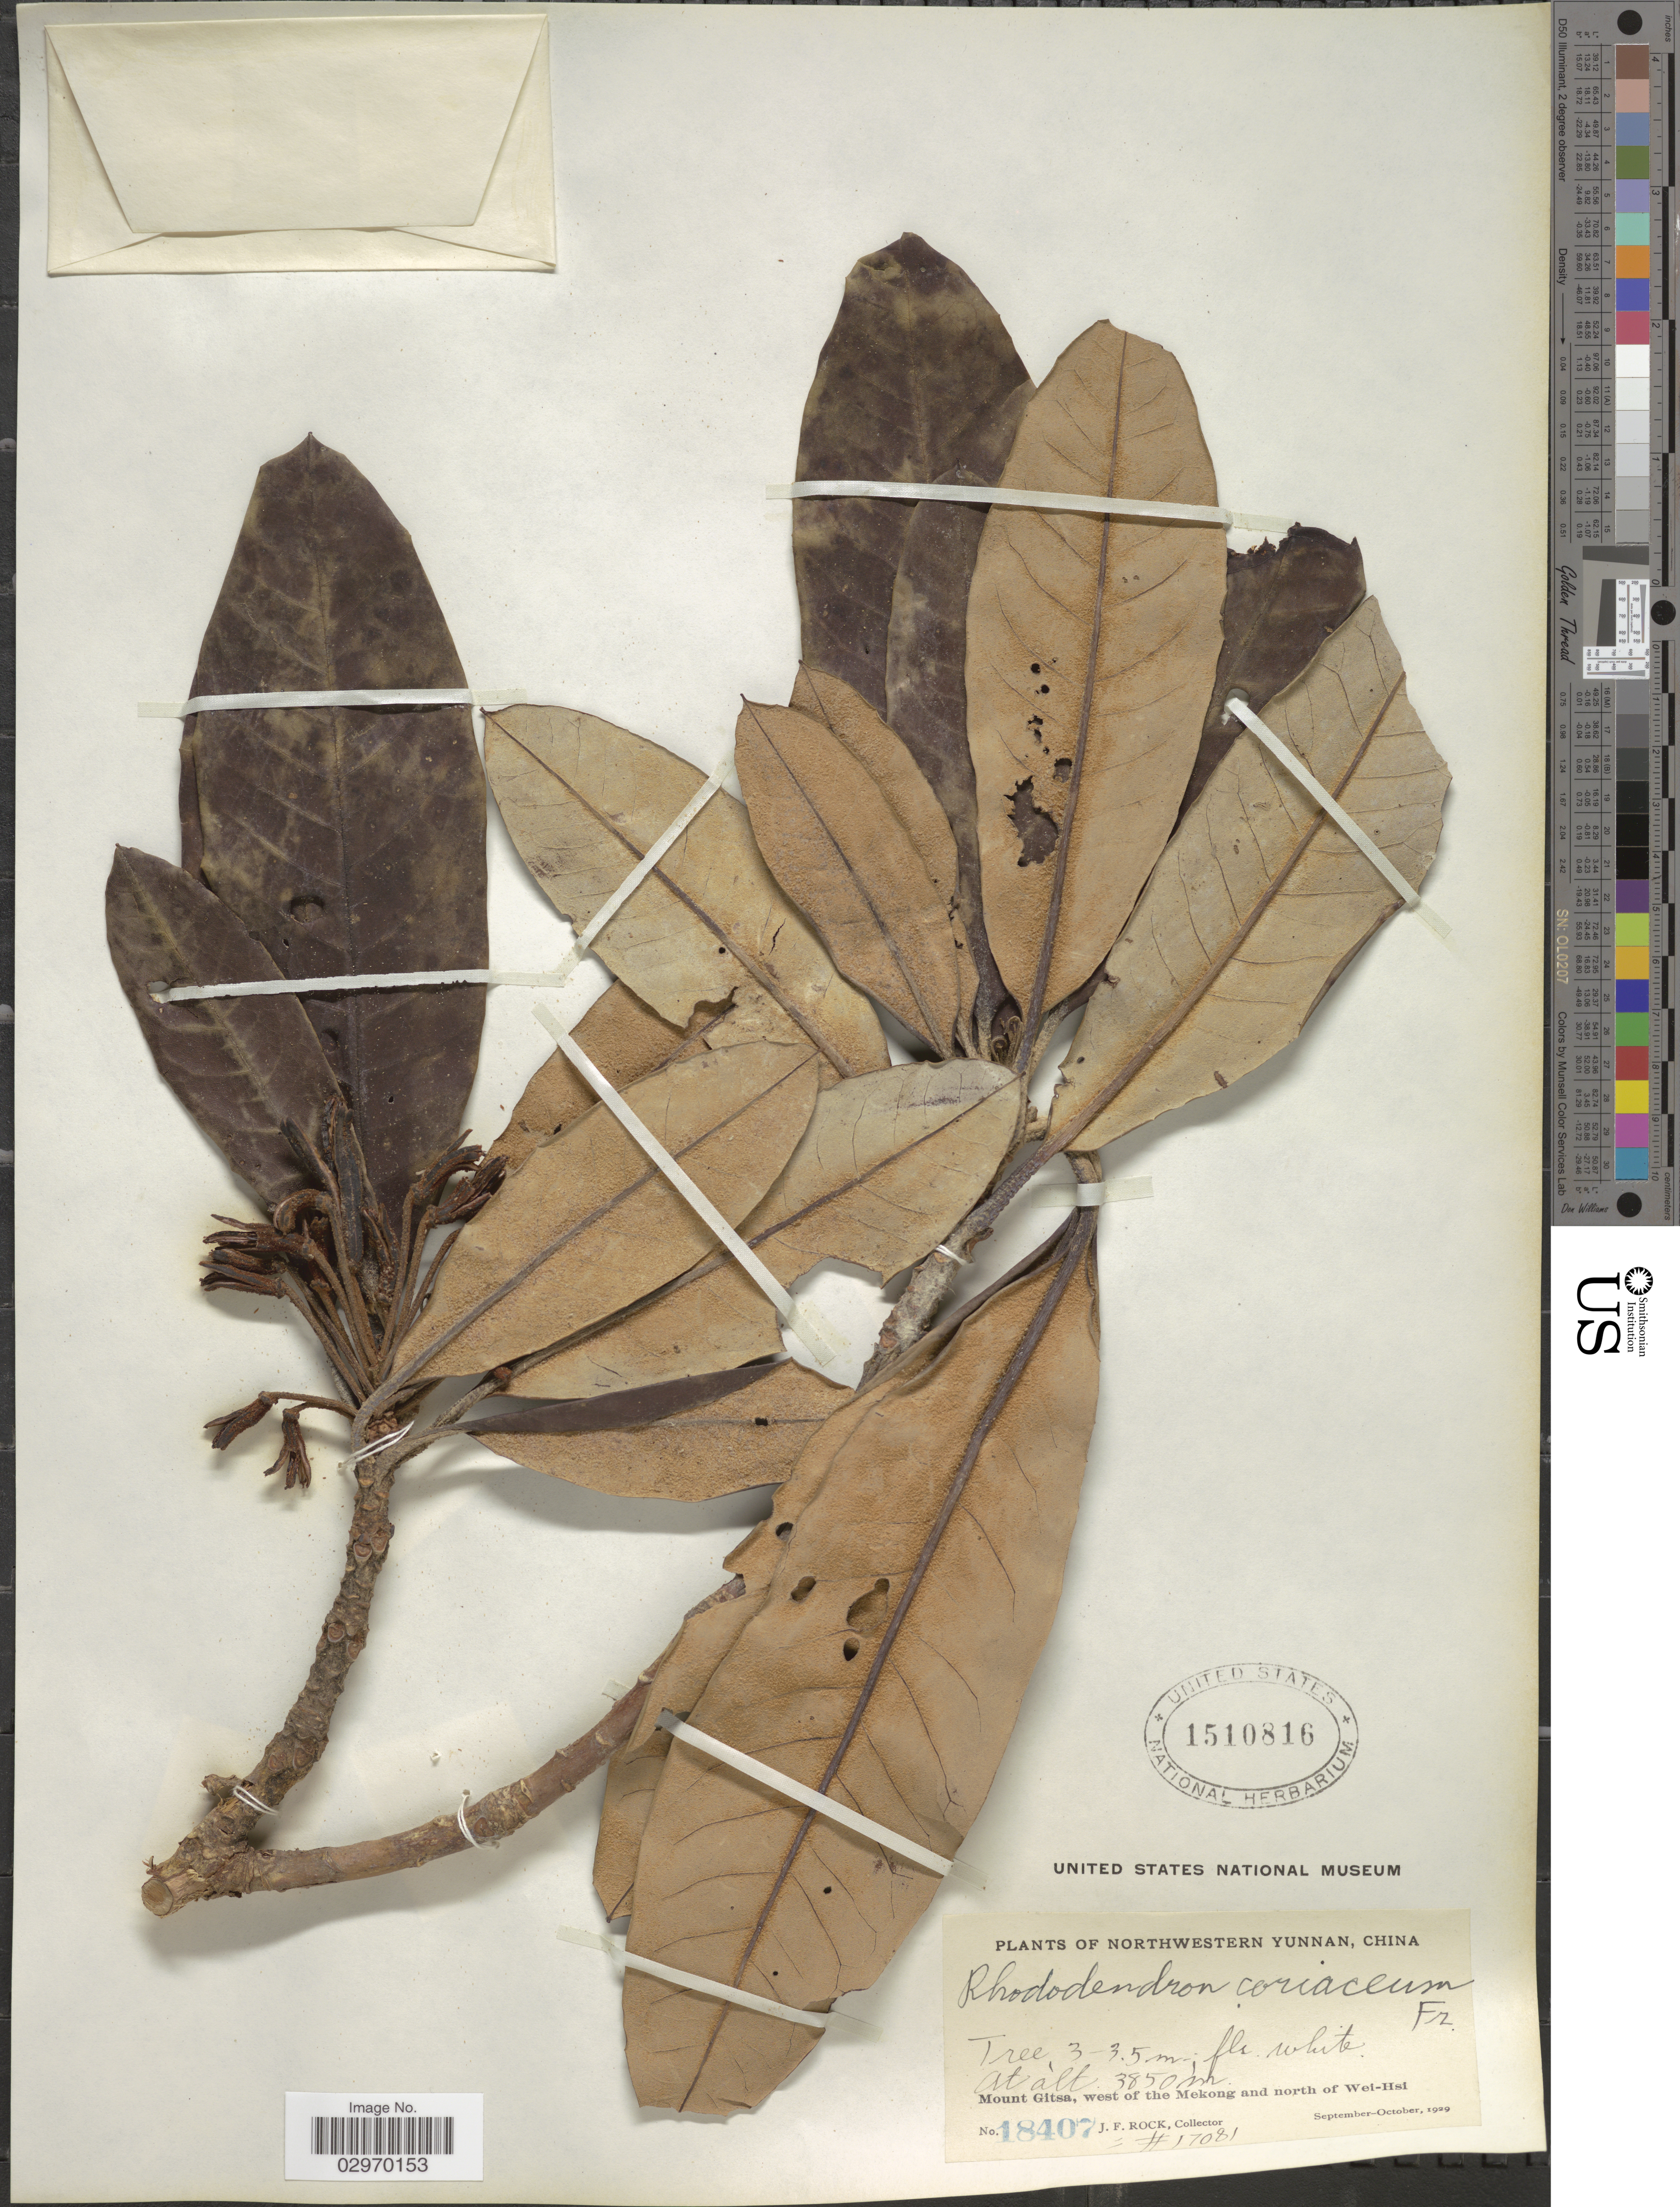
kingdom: Plantae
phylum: Tracheophyta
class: Magnoliopsida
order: Ericales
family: Ericaceae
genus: Rhododendron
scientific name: Rhododendron coriaceum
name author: Franch.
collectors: J. Rock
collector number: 18407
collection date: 1929-09/1929-10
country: China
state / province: Yunnan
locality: Northwestern Yunnan. Mount Gitsa, west of the Mekong and north of Wei-Hsi.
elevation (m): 3850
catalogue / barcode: US 1510816